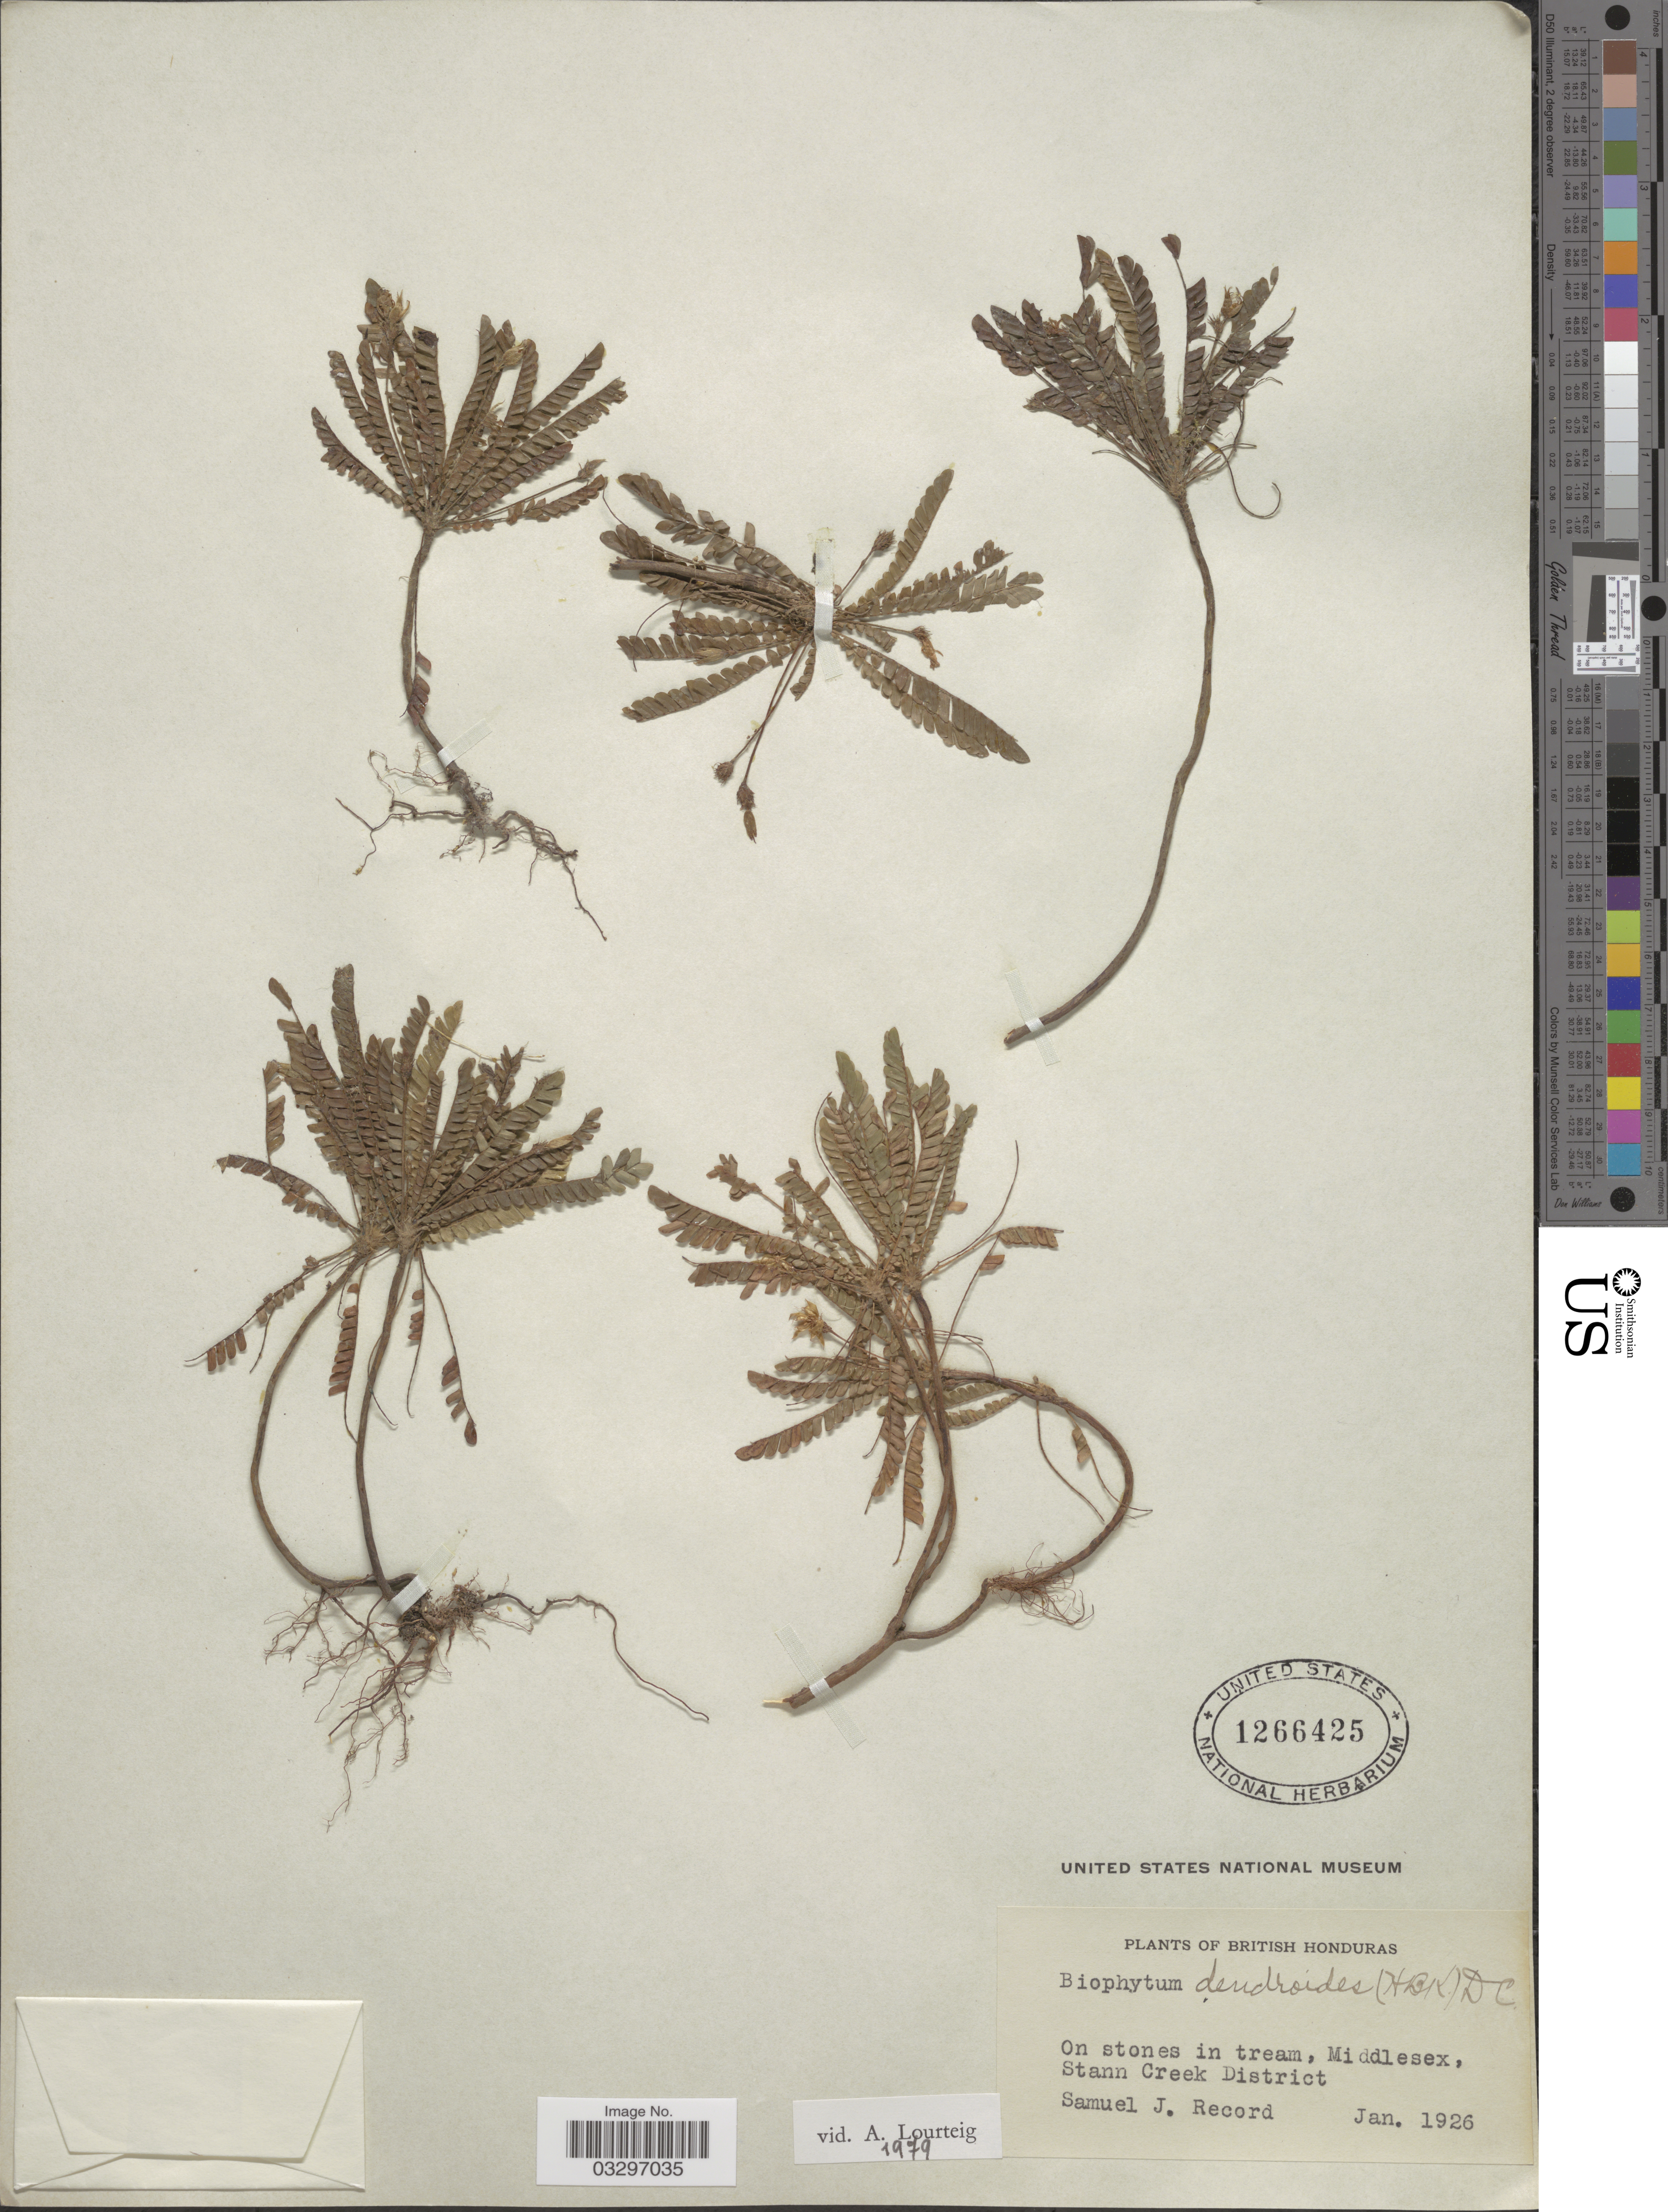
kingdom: Plantae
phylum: Tracheophyta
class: Magnoliopsida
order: Oxalidales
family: Oxalidaceae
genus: Biophytum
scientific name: Biophytum dendroides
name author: (Kunth) DC.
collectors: S. J. Record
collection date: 1926-01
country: Belize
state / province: Stann Creek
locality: Middlesex, Stann Creek District.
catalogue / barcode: US 1266425